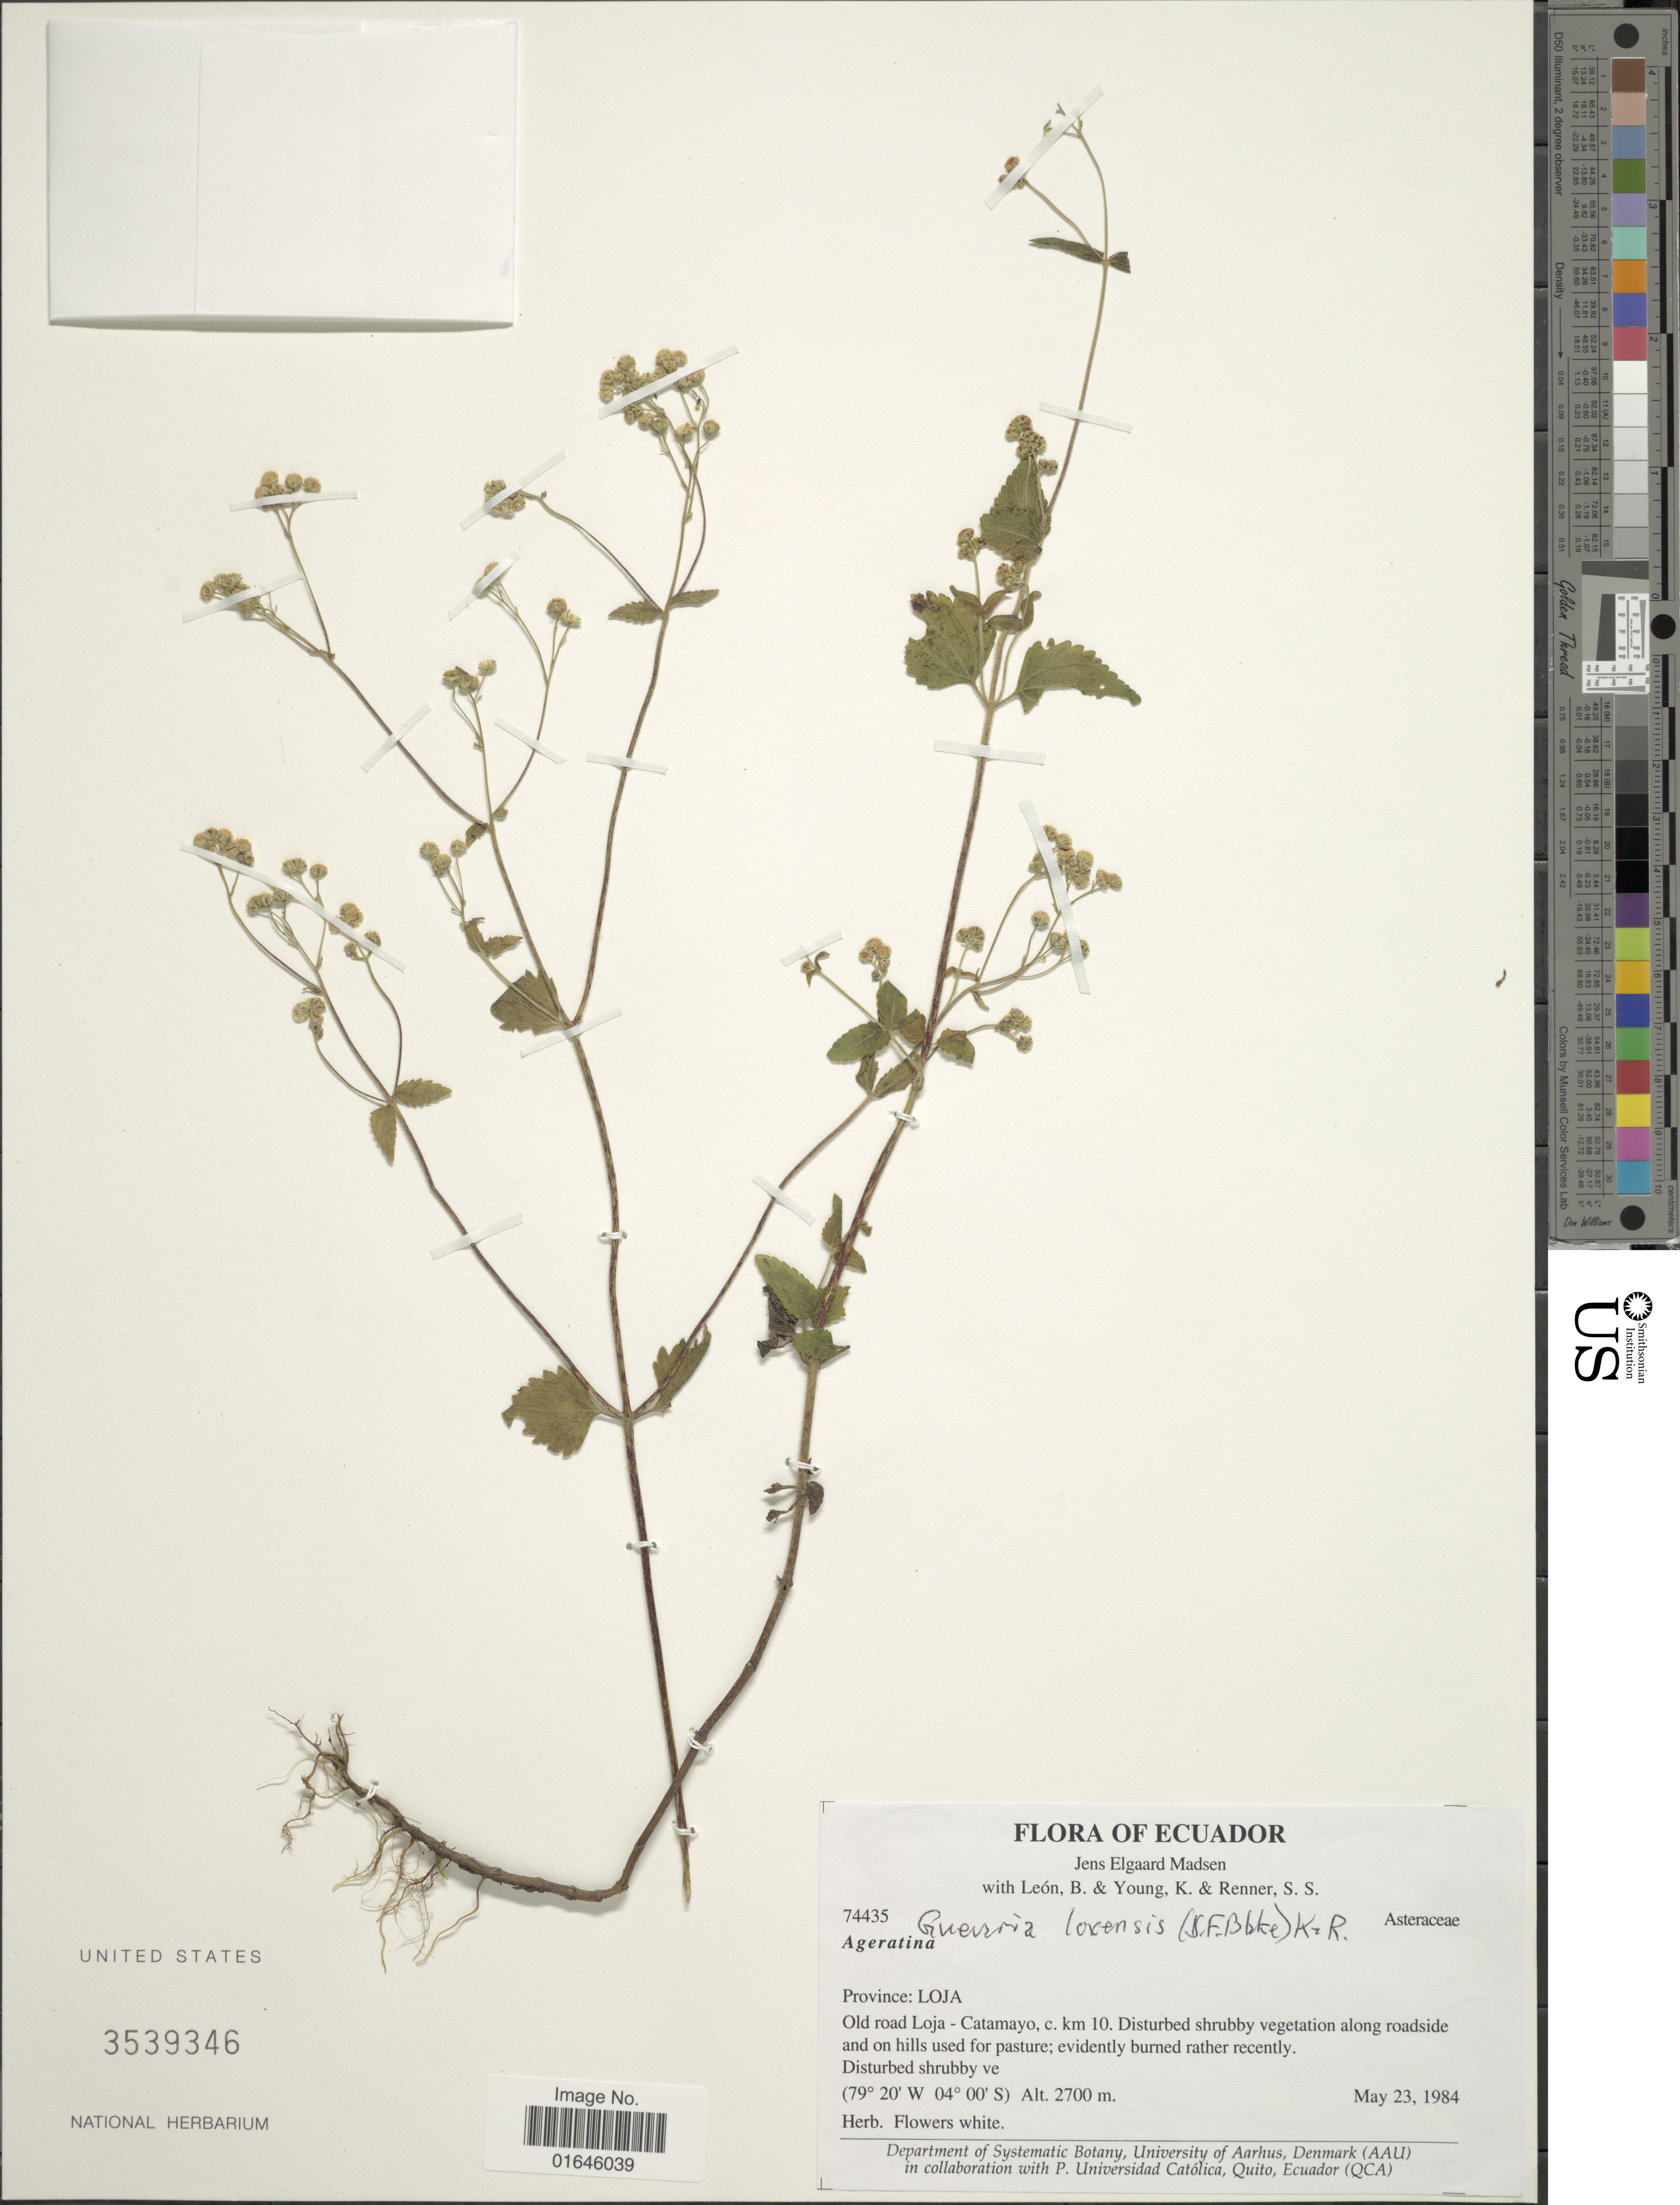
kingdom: Plantae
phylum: Tracheophyta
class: Magnoliopsida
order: Asterales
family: Asteraceae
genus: Guevaria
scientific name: Guevaria loxensis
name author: (S.F. Blake & Steyerm.) R.M. King & H. Rob.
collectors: J. E. Madsen, B. León, K. Young & S. S. Renner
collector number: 74435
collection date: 1984-05-23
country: Ecuador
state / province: Loja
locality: Old road Loja-Catamayo, c. km 10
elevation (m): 2700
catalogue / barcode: US 3539346